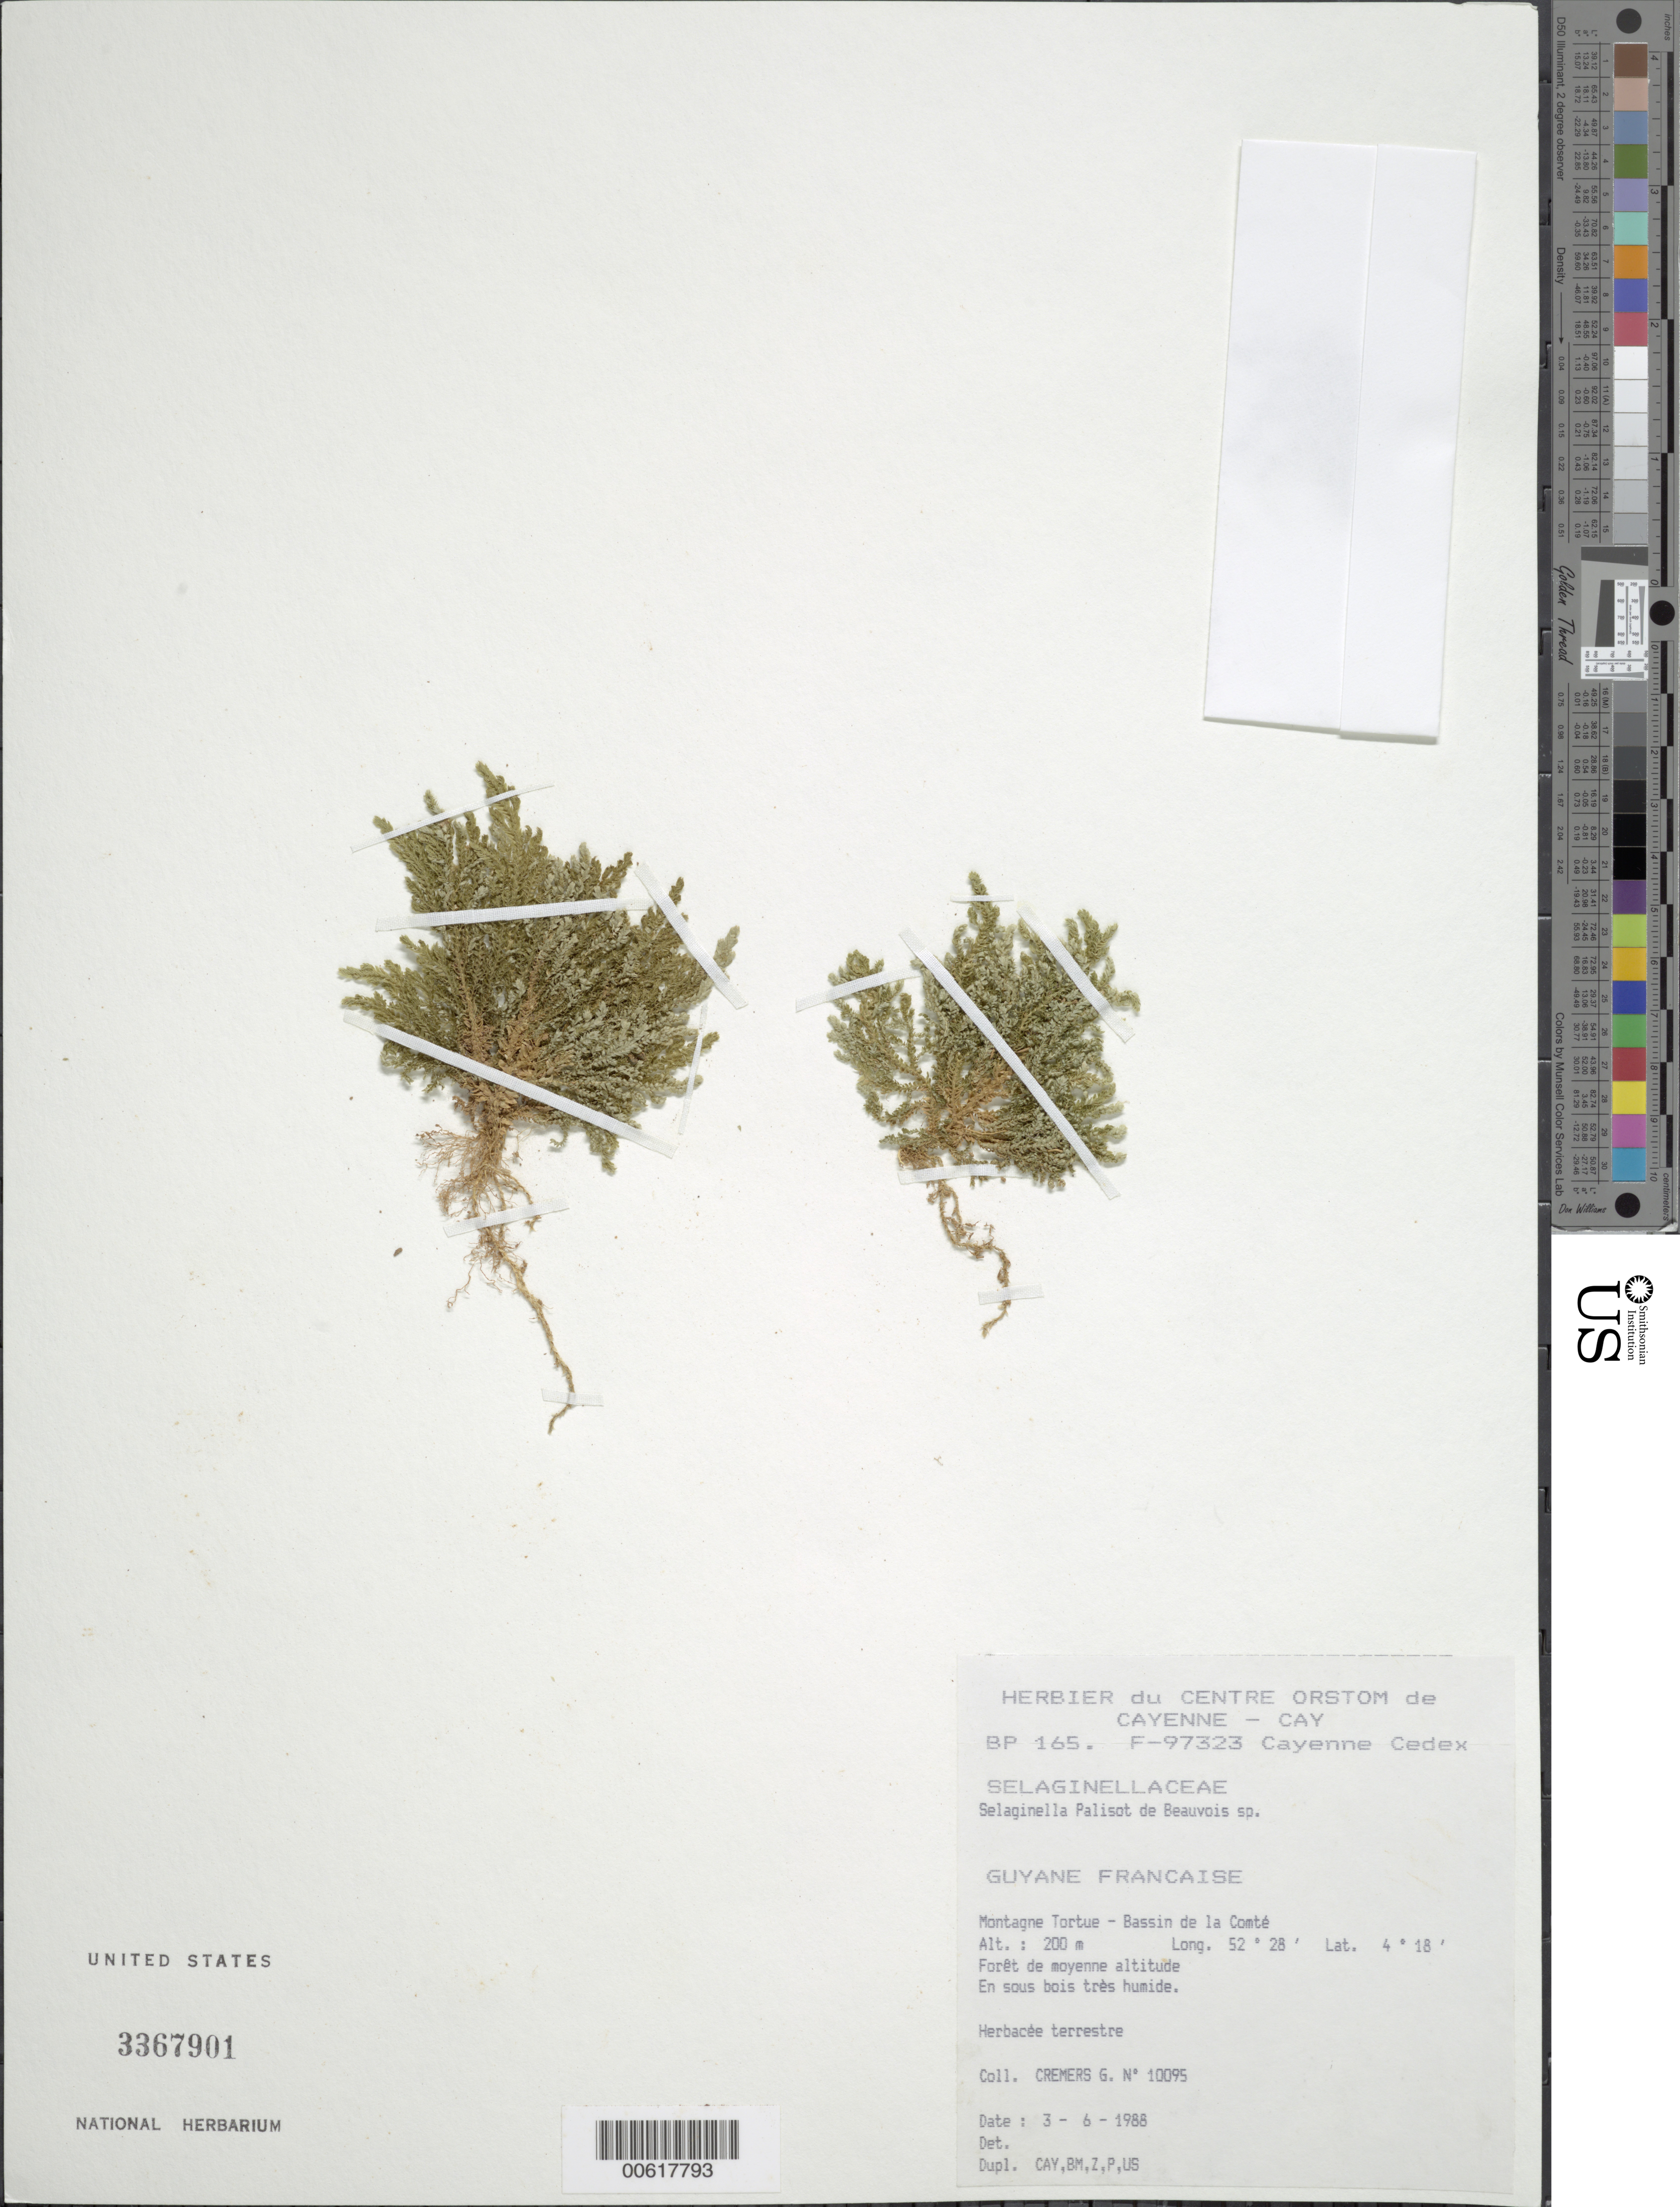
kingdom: Plantae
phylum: Tracheophyta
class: Lycopodiopsida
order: Selaginellales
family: Selaginellaceae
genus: Selaginella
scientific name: Selaginella sp.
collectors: G. Cremers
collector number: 10095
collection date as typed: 3-Jun-88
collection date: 1988-06-03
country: French Guiana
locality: Montagne Tortue, Bassin de la Comte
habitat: Foret de moyenne altitude; en sous bois tres humide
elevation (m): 200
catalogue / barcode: US 3367901